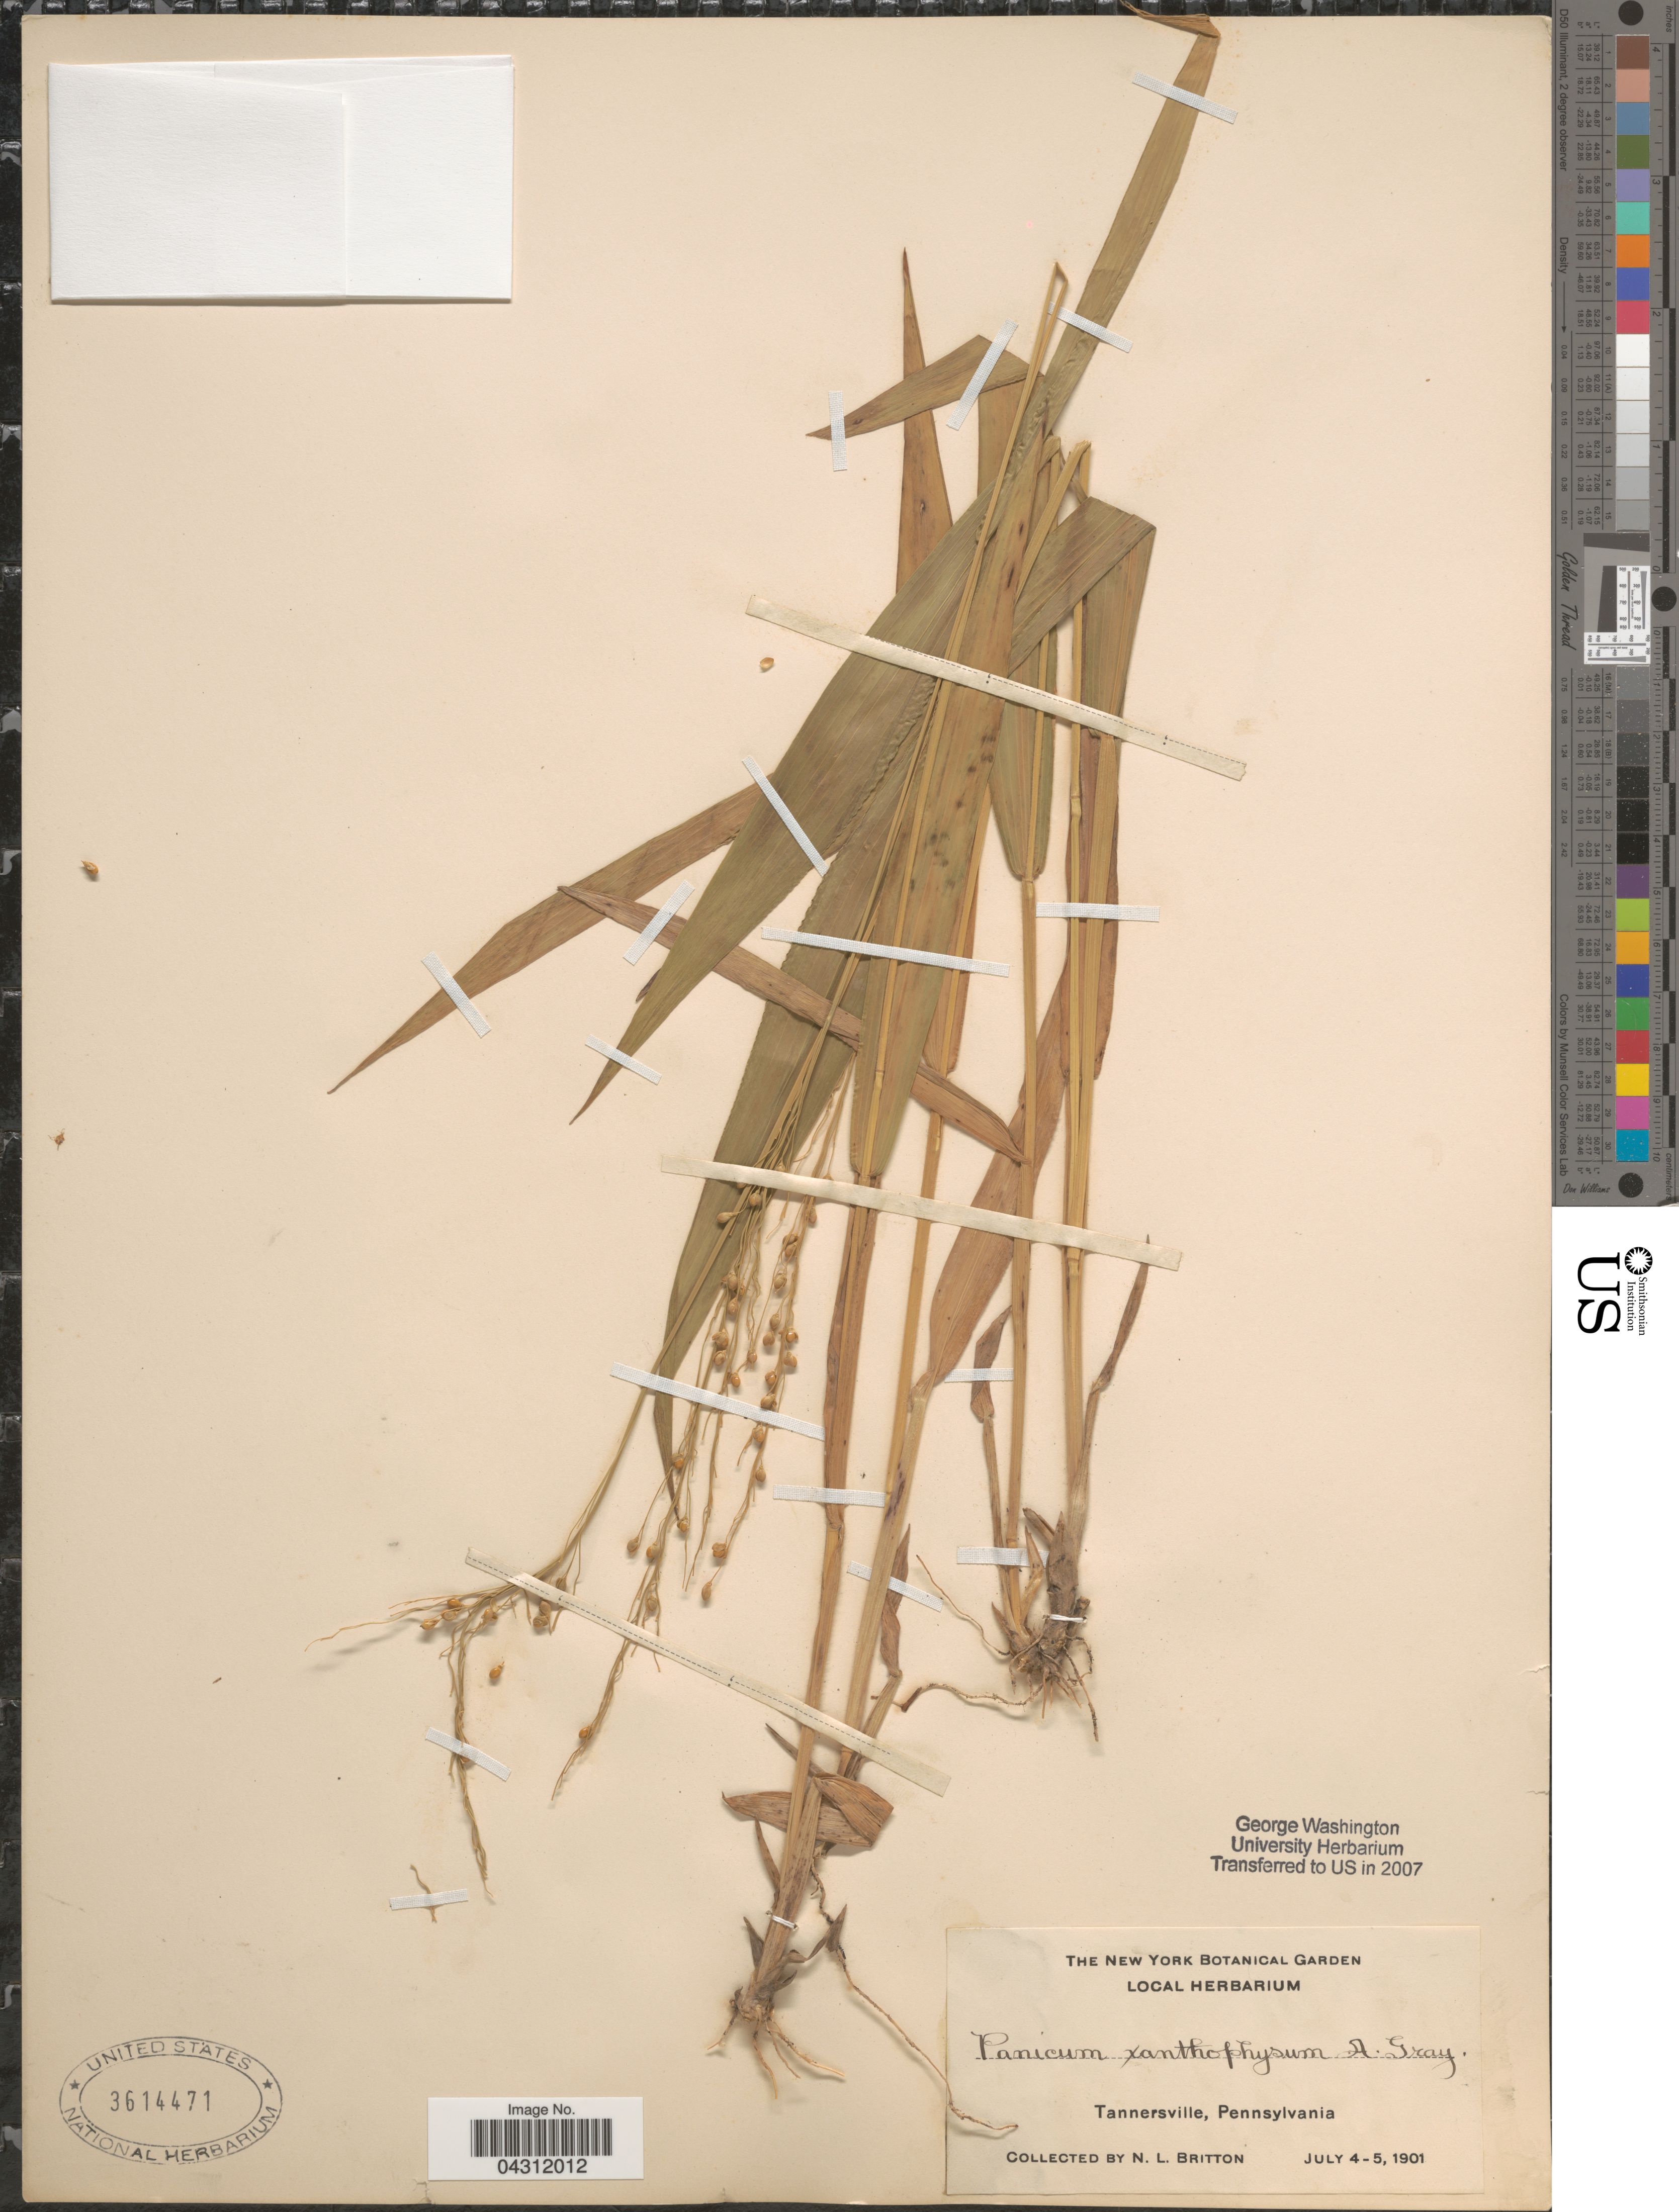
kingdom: Plantae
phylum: Tracheophyta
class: Liliopsida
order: Poales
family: Poaceae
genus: Dichanthelium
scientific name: Dichanthelium xanthophysum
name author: (A. Gray) Freckmann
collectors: Mrs. N. L. Britton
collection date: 1901-07-04/1901-07-05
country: United States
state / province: Pennsylvania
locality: Tannersville.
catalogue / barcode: US 3614471